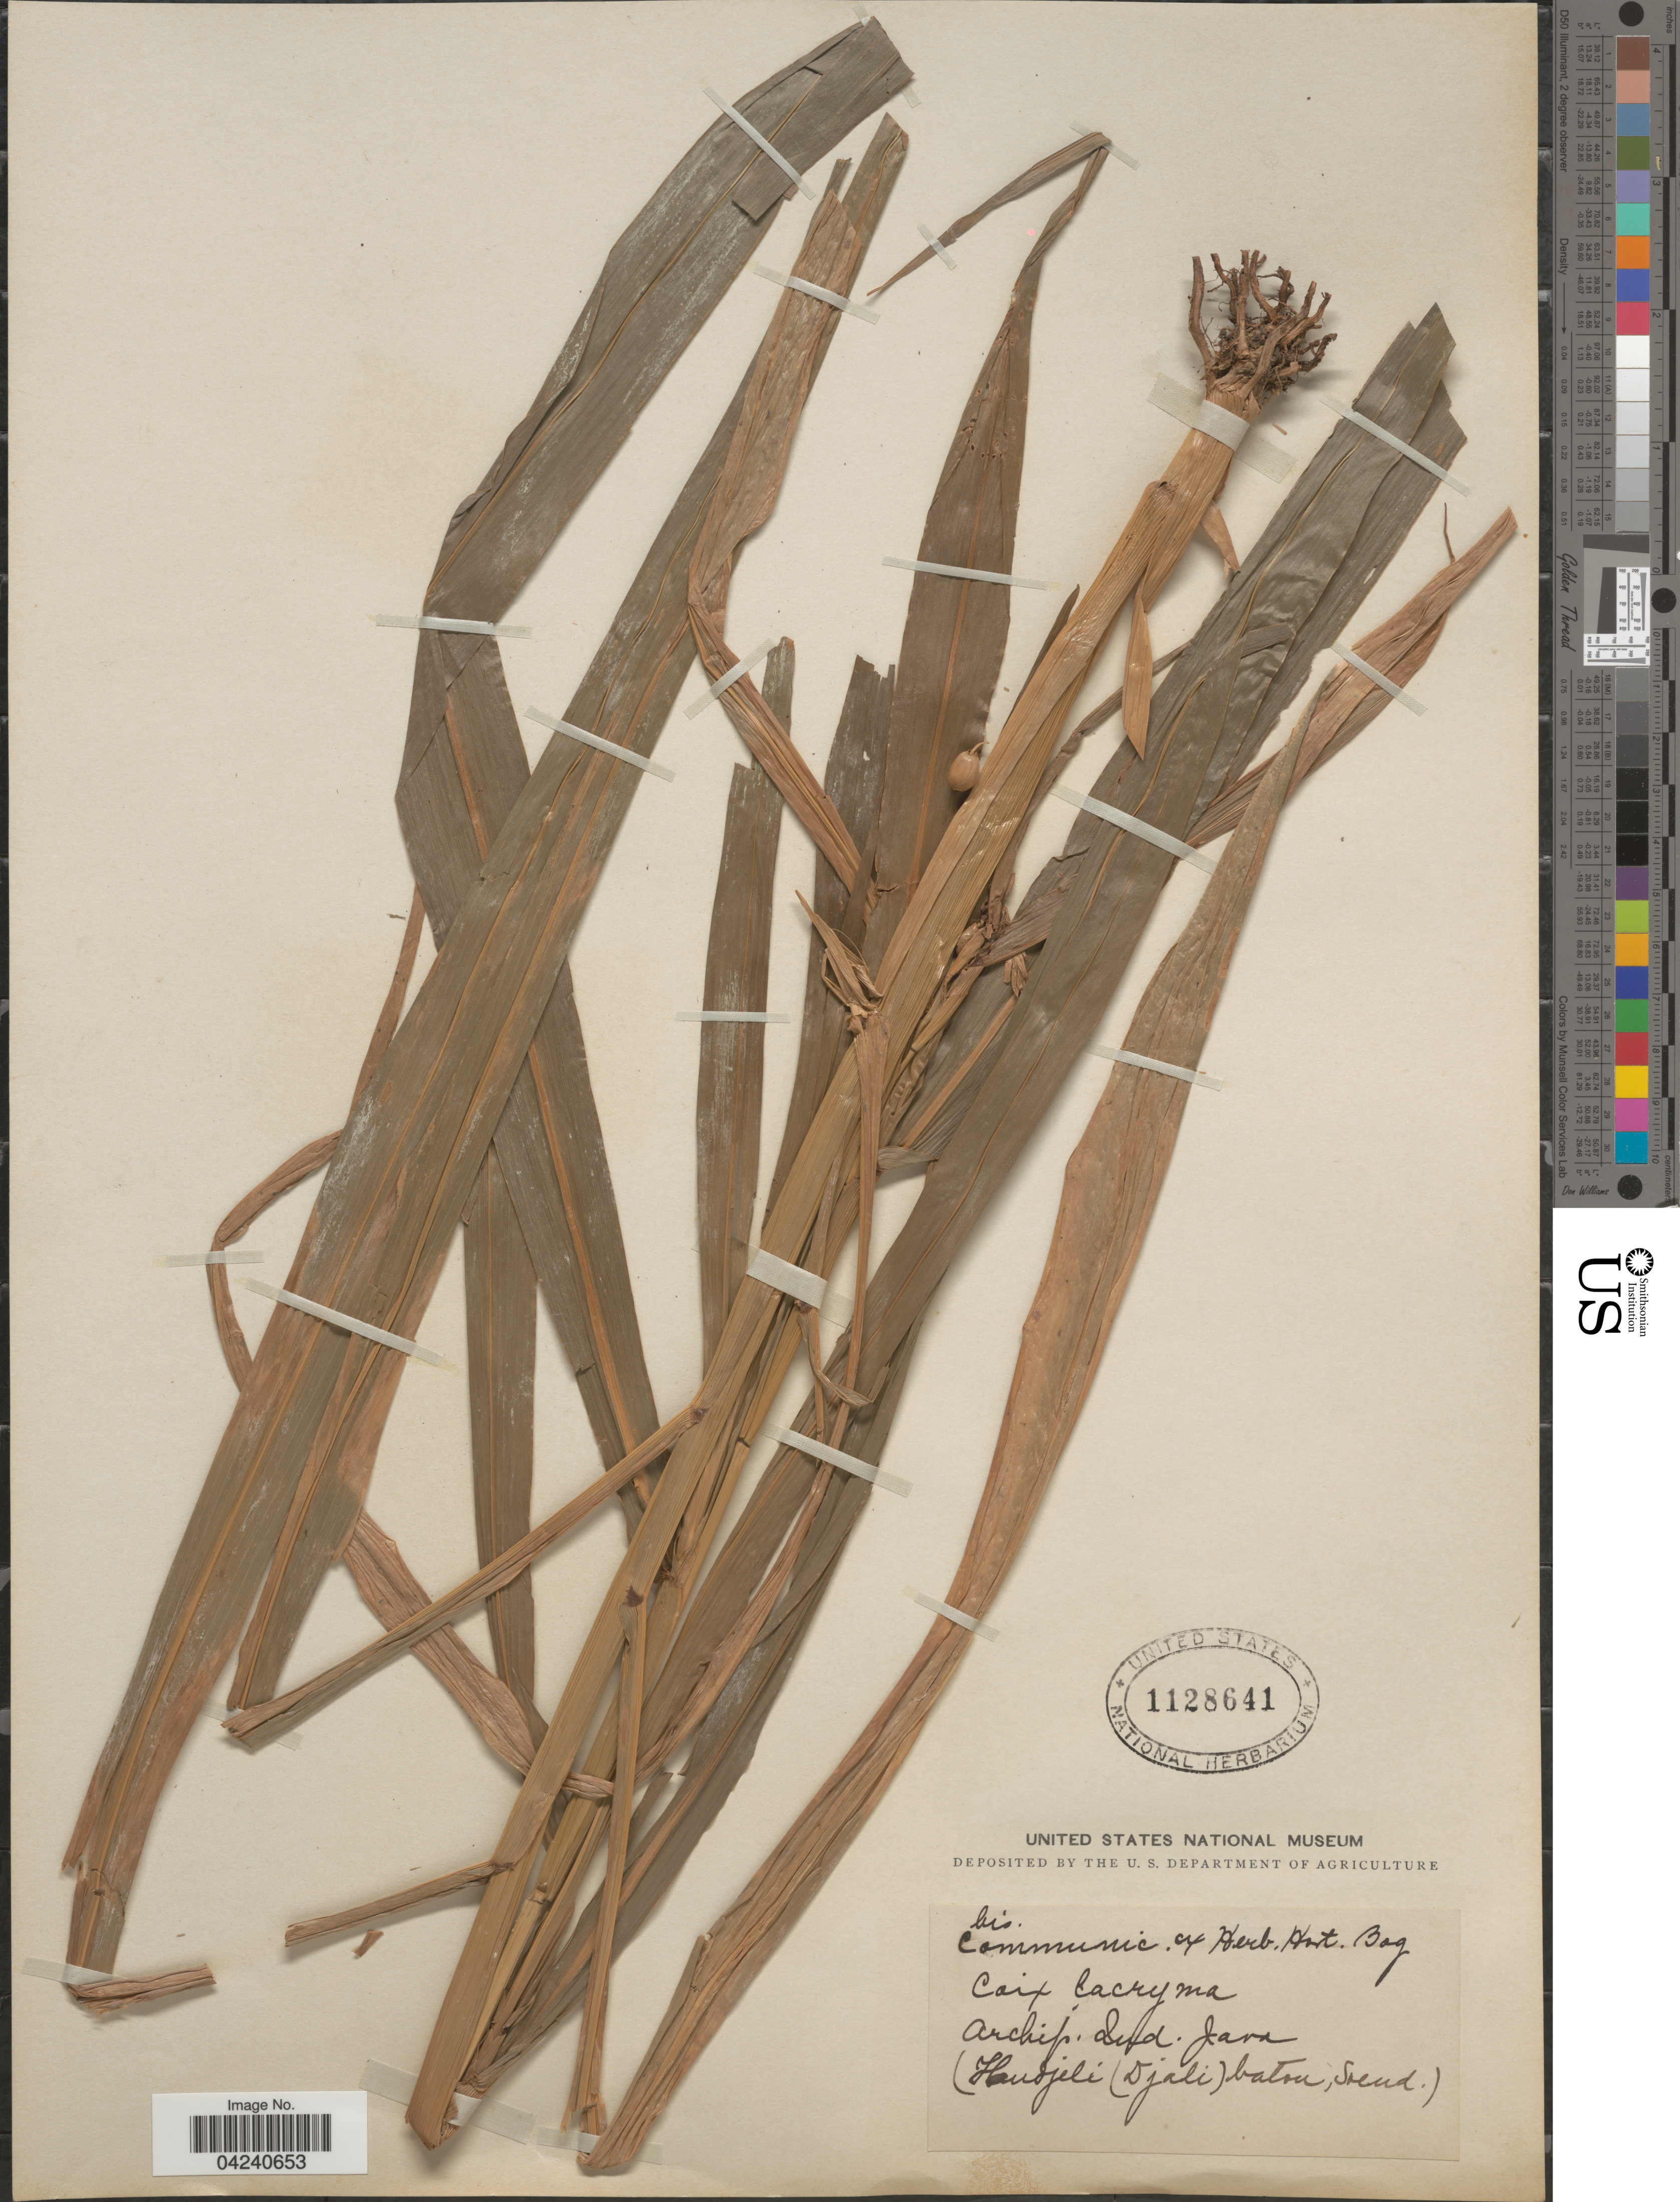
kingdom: Plantae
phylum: Tracheophyta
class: Liliopsida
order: Poales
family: Poaceae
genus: Coix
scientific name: Coix lacryma-jobi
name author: L.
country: Indonesia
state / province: Java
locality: Archip. Ind.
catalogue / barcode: US 1128641